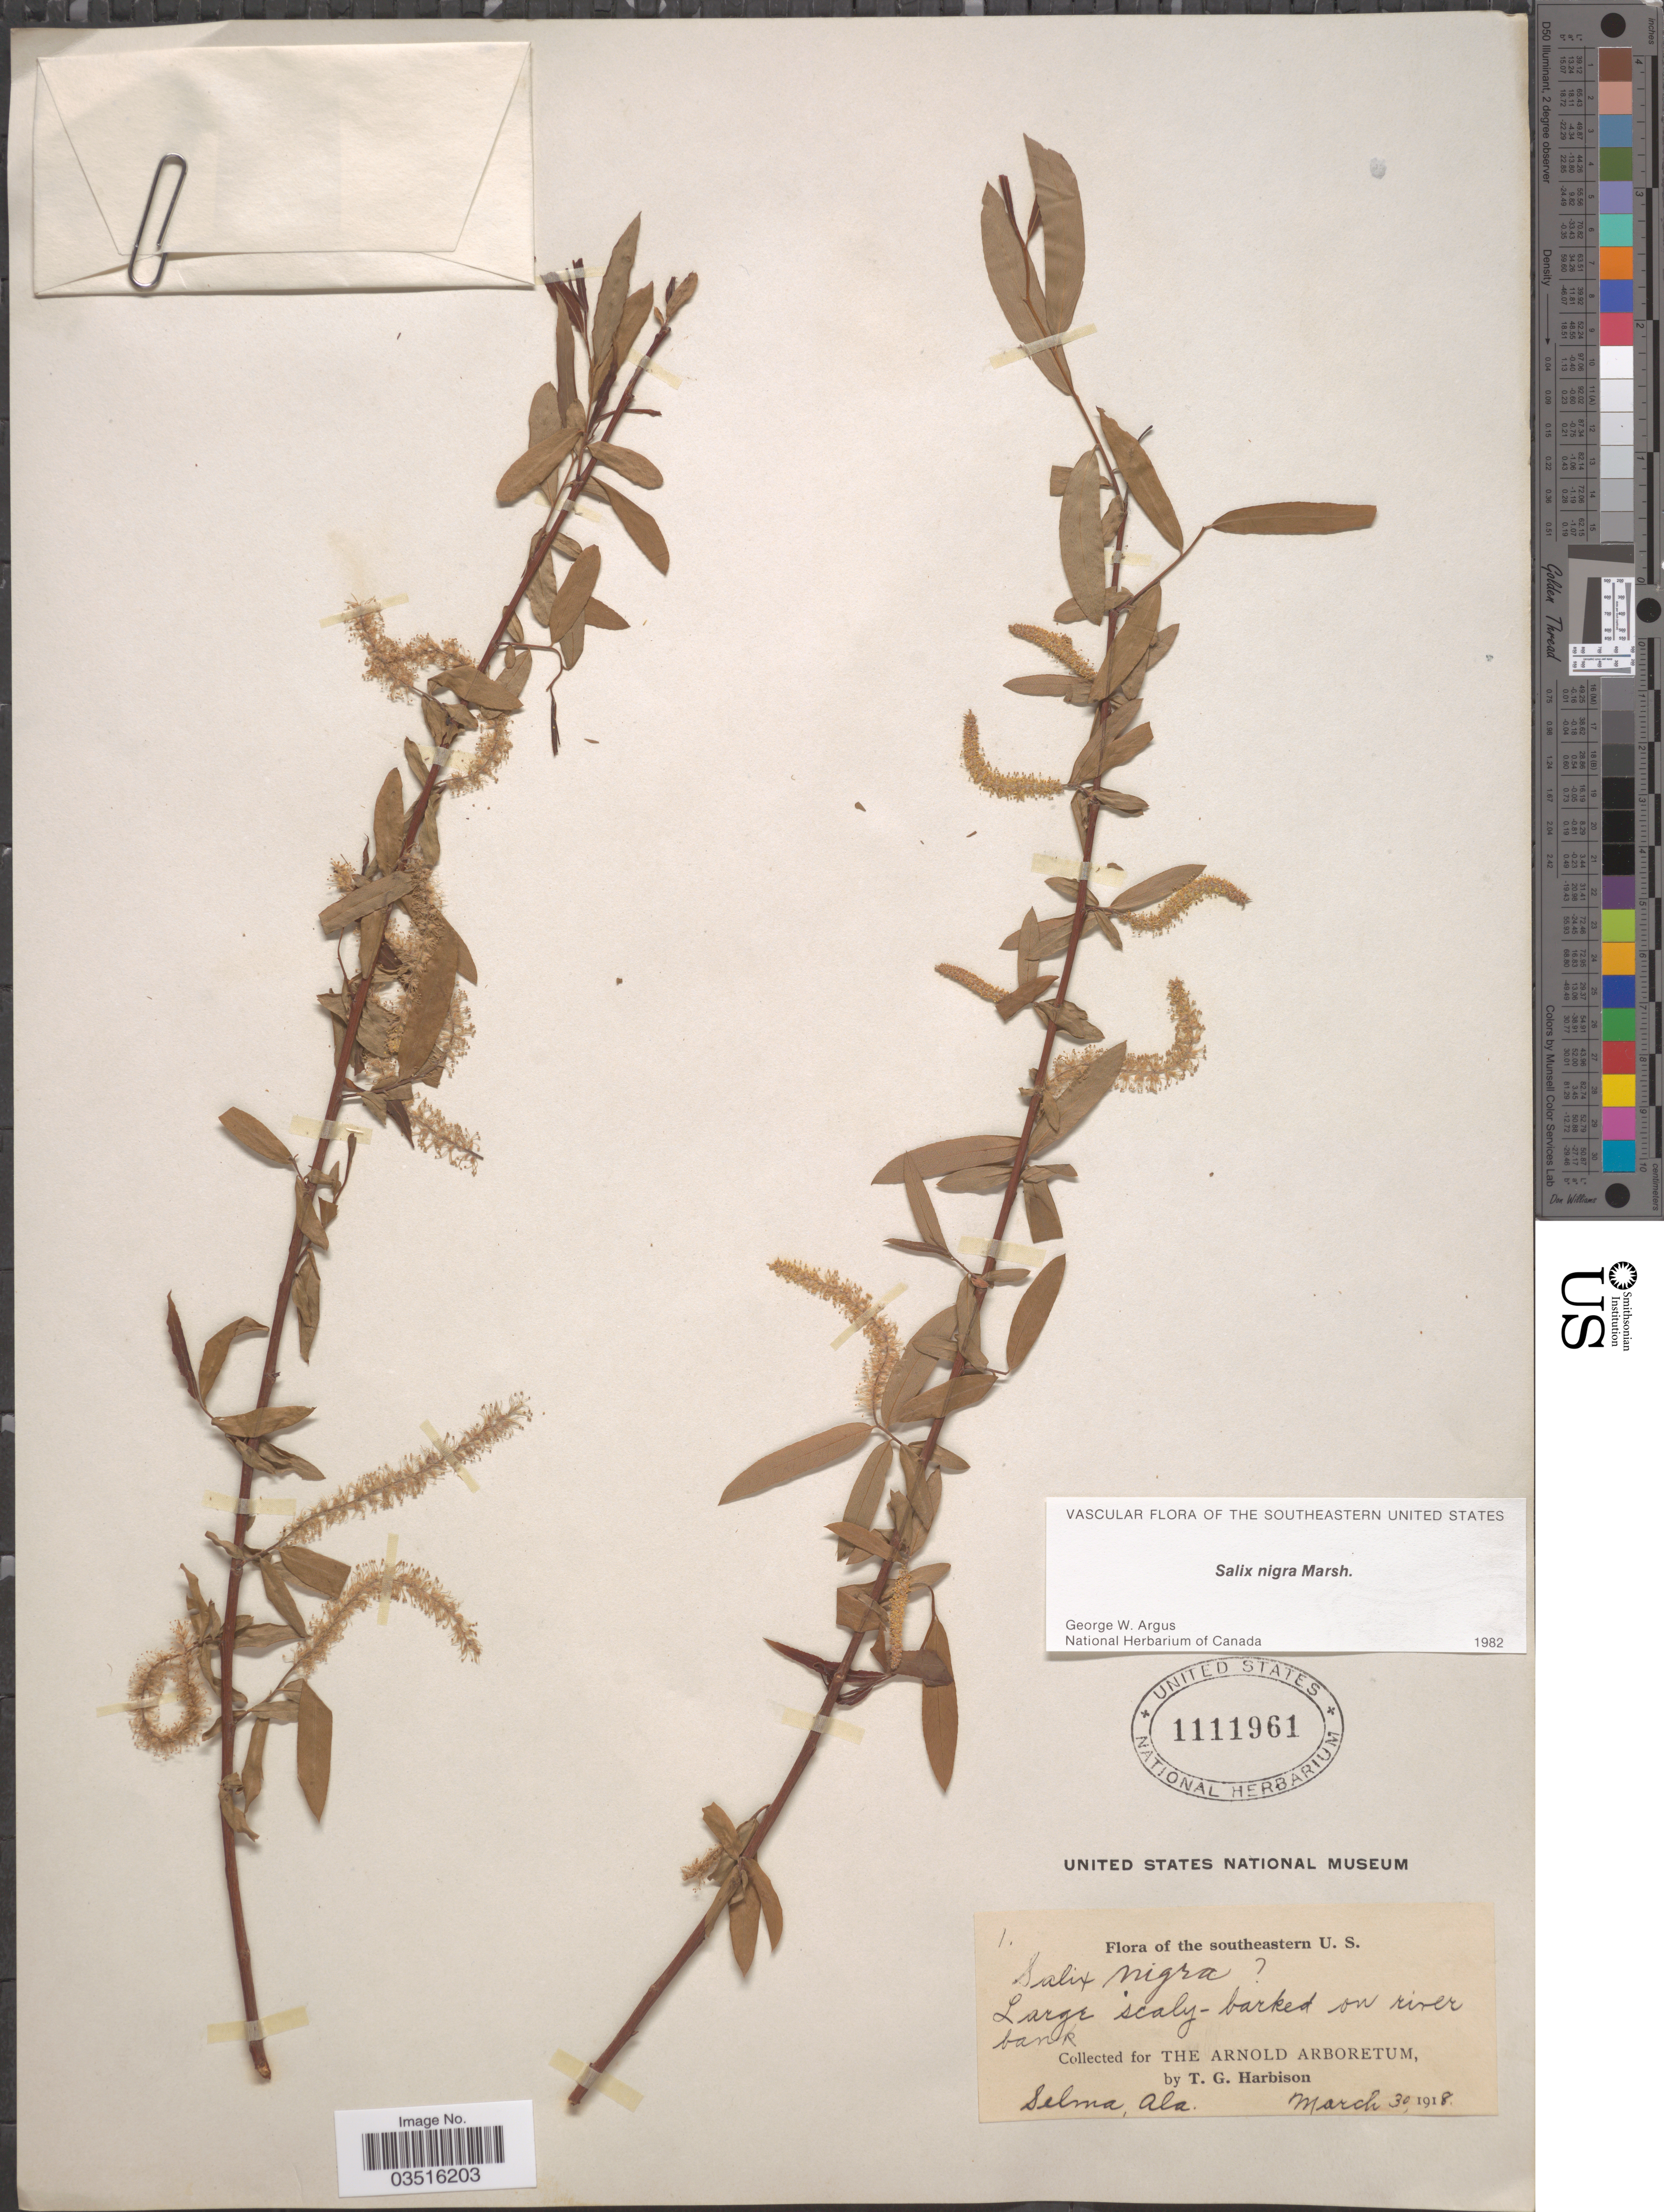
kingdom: Plantae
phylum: Tracheophyta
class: Magnoliopsida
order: Malpighiales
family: Salicaceae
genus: Salix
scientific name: Salix nigra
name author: Marshall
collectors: T. Harbison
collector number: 1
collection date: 1918-03-30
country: United States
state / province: Alabama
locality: Southeastern U.S. Selma.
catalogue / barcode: US 1111961